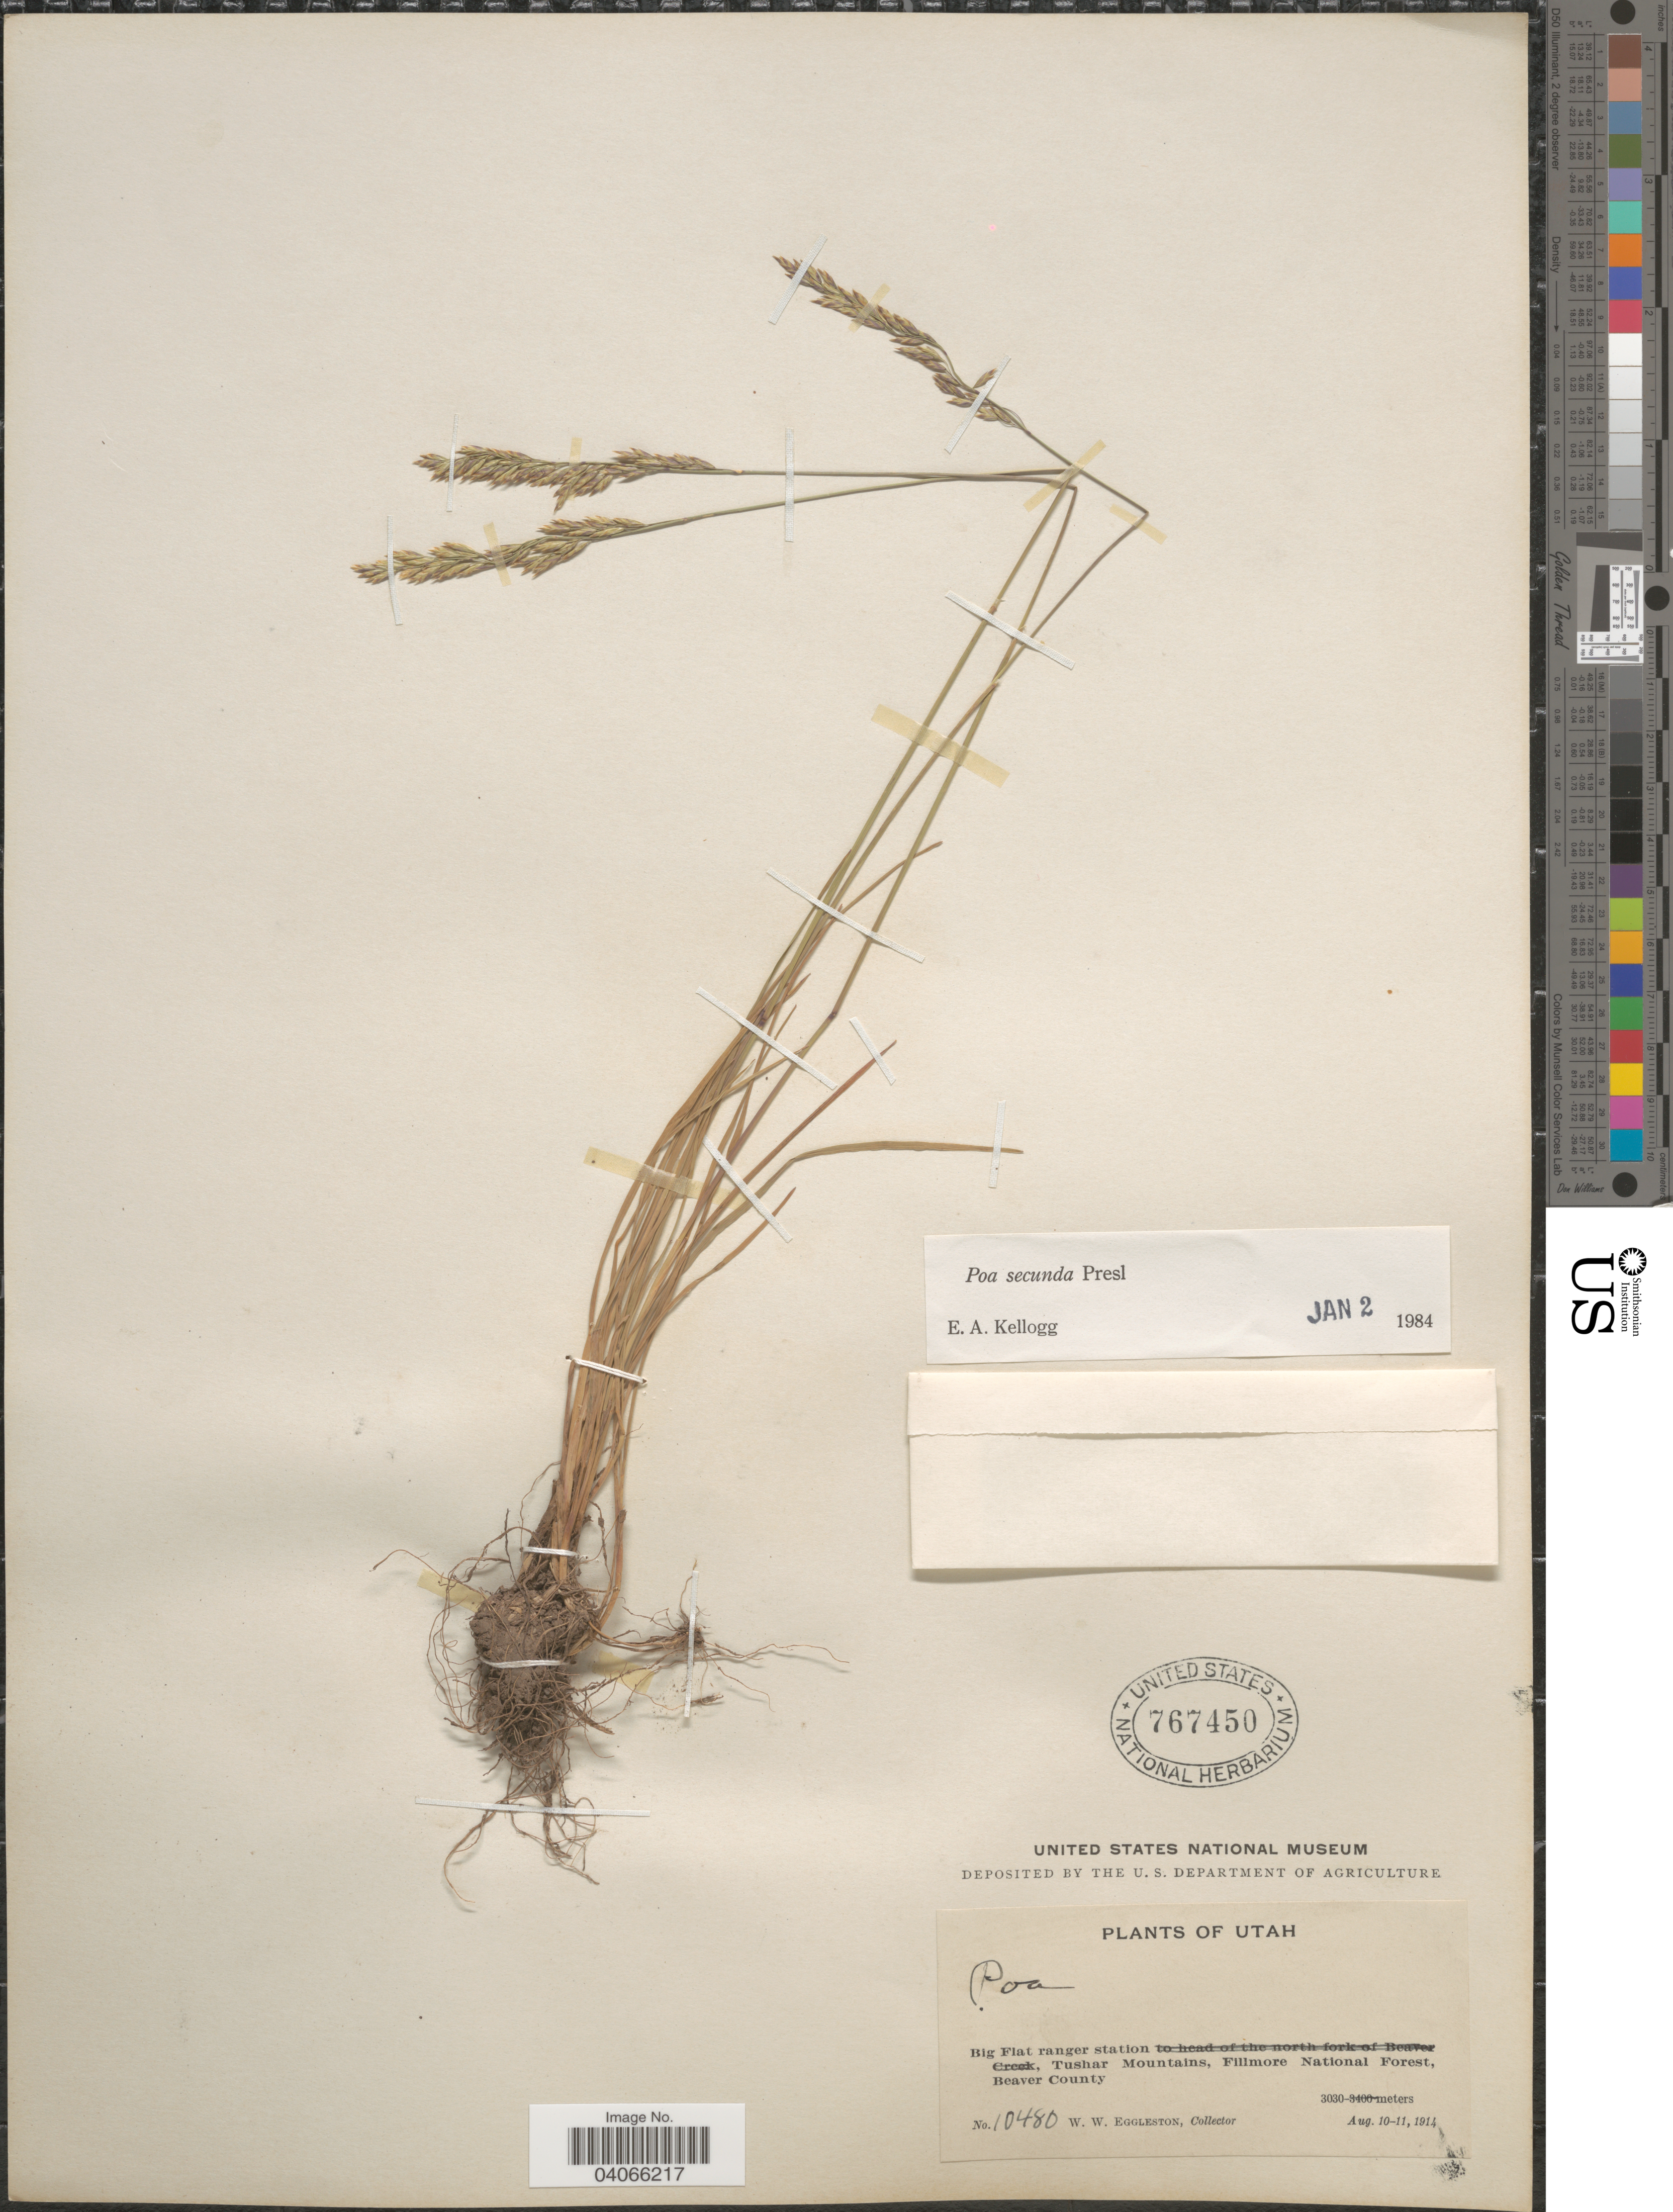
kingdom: Plantae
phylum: Tracheophyta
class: Liliopsida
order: Poales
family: Poaceae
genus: Poa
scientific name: Poa secunda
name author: J. Presl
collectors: W. W. Eggleston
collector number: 10480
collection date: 1914-08-10/1914-08-11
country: United States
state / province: Utah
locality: Big Flat ranger station, Tushar Mountains, Fillmore National Forest, Beaver County.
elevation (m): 3030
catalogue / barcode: US 767450